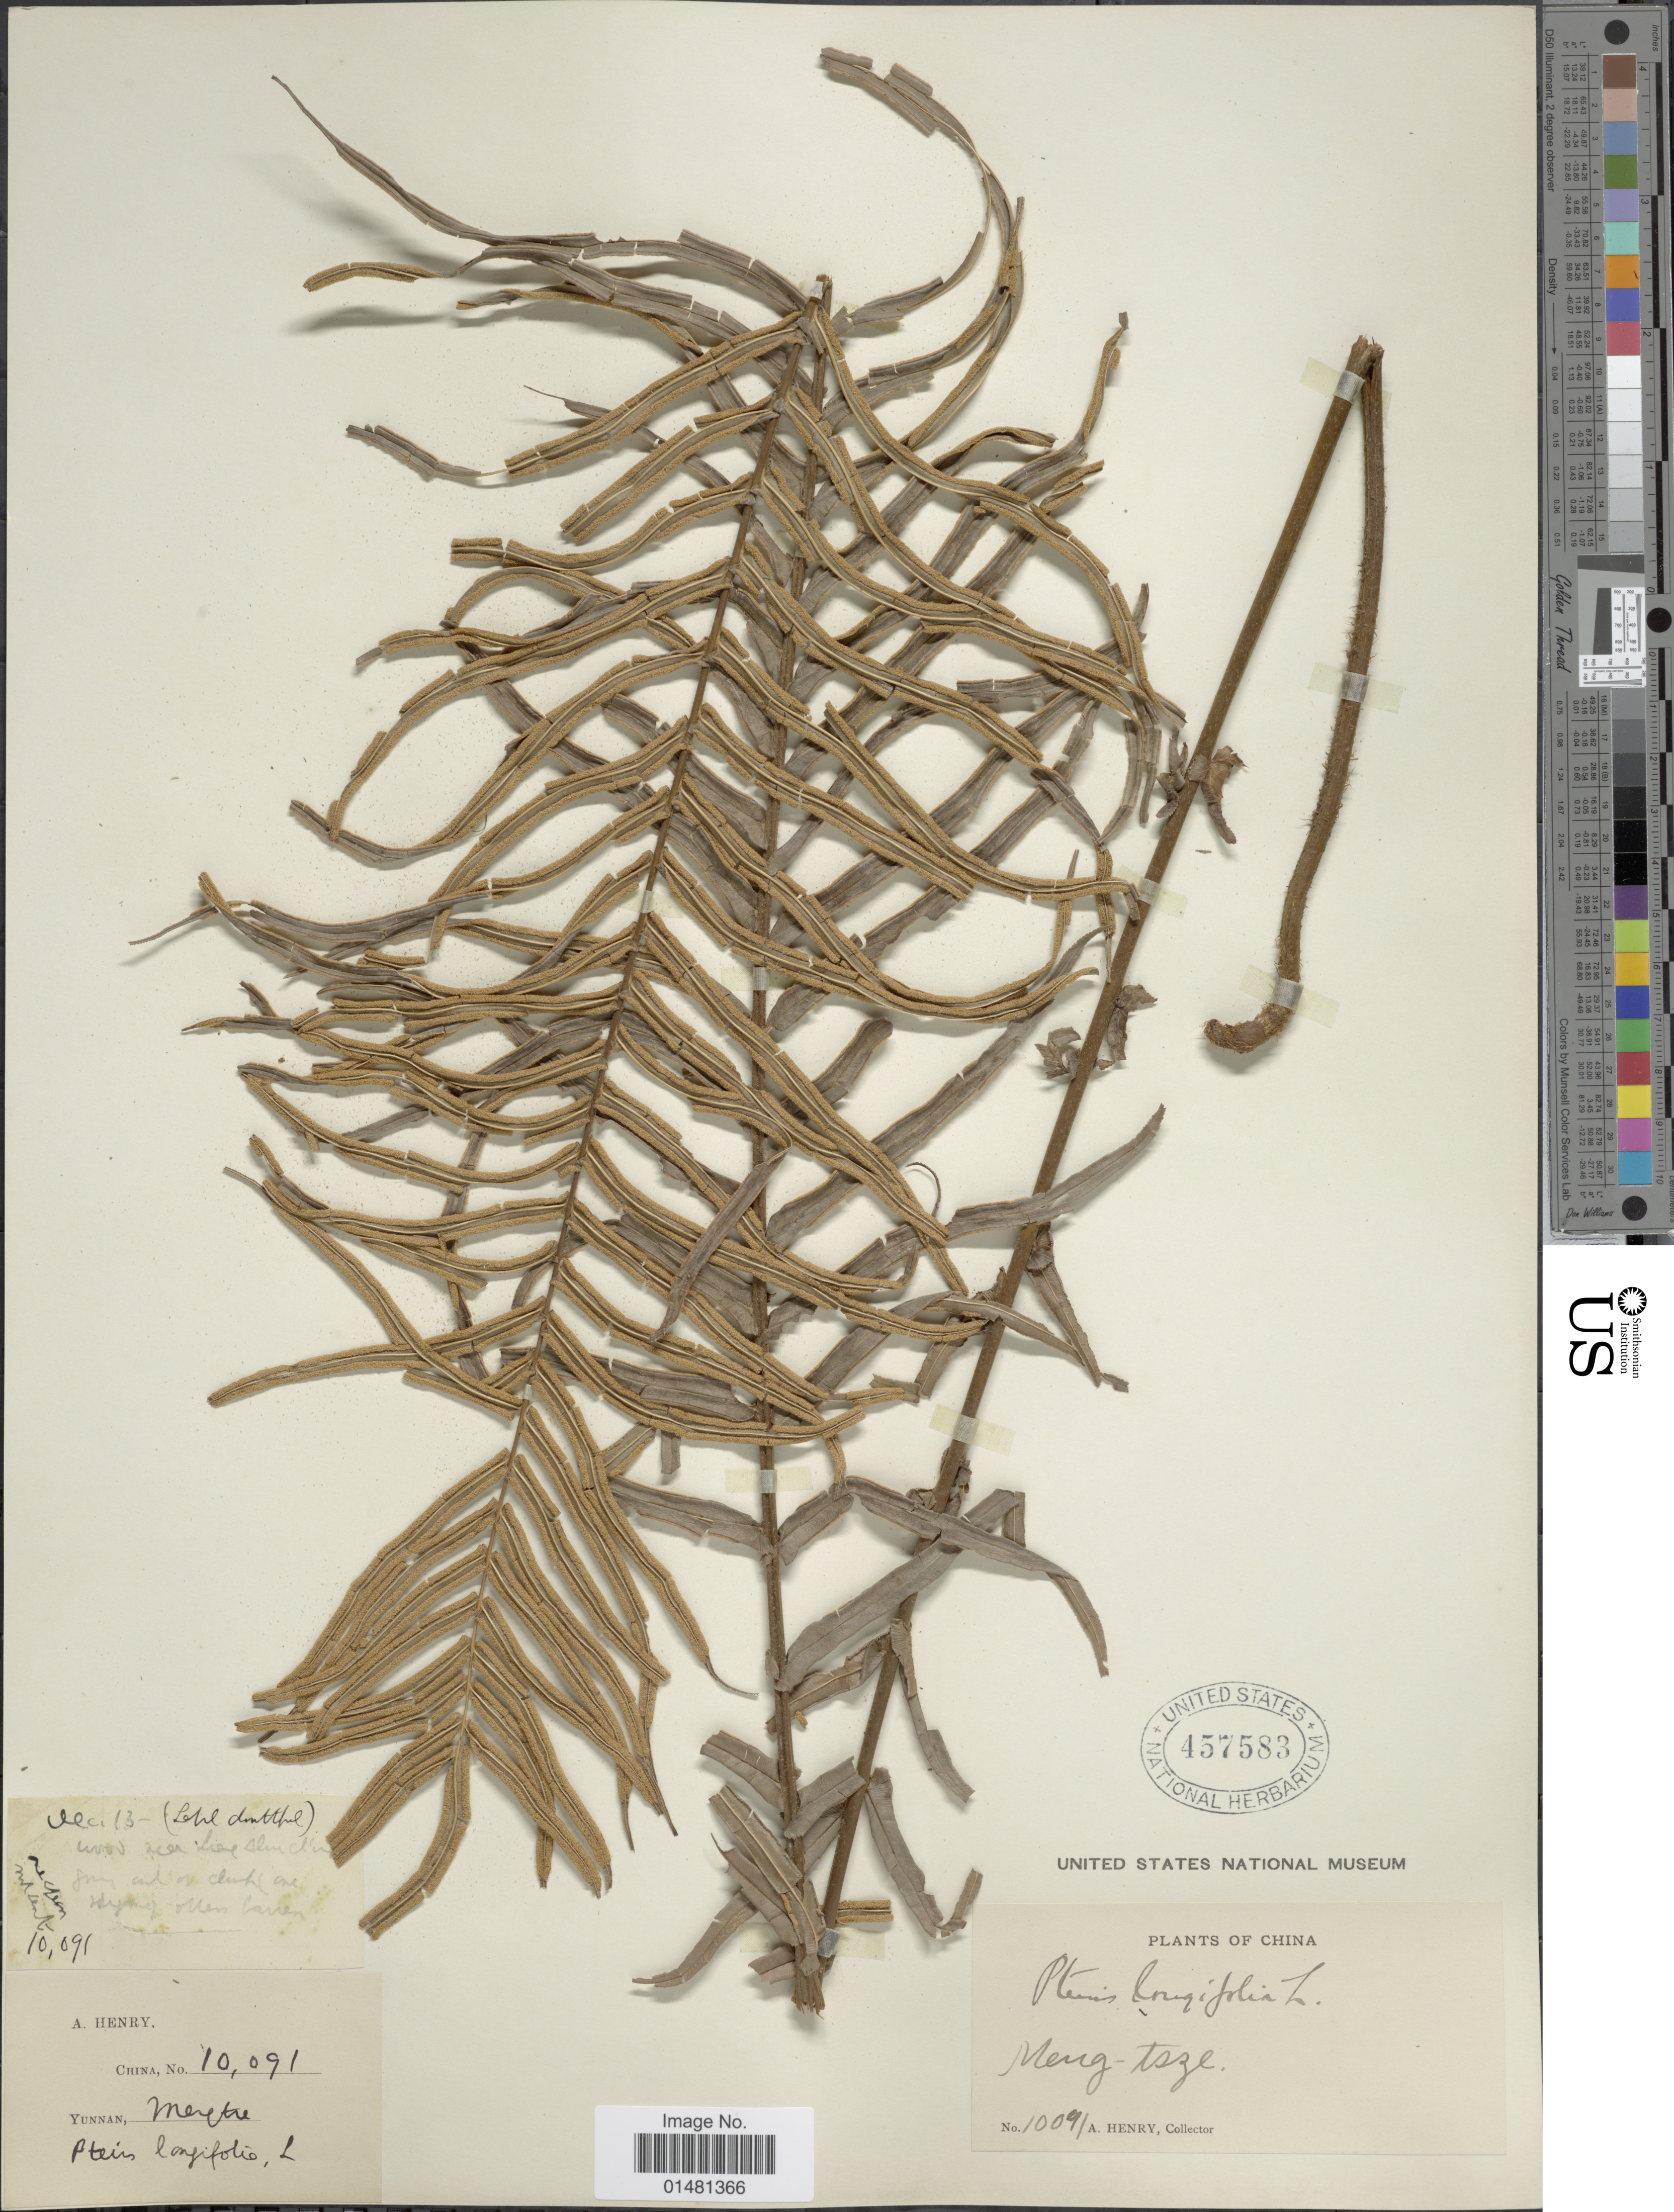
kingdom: Plantae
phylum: Tracheophyta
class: Polypodiopsida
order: Polypodiales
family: Pteridaceae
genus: Pteris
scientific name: Pteris vittata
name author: L.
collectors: A. Henry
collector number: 10091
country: China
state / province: Yunnan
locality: Meng-tsze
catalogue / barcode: US 457583